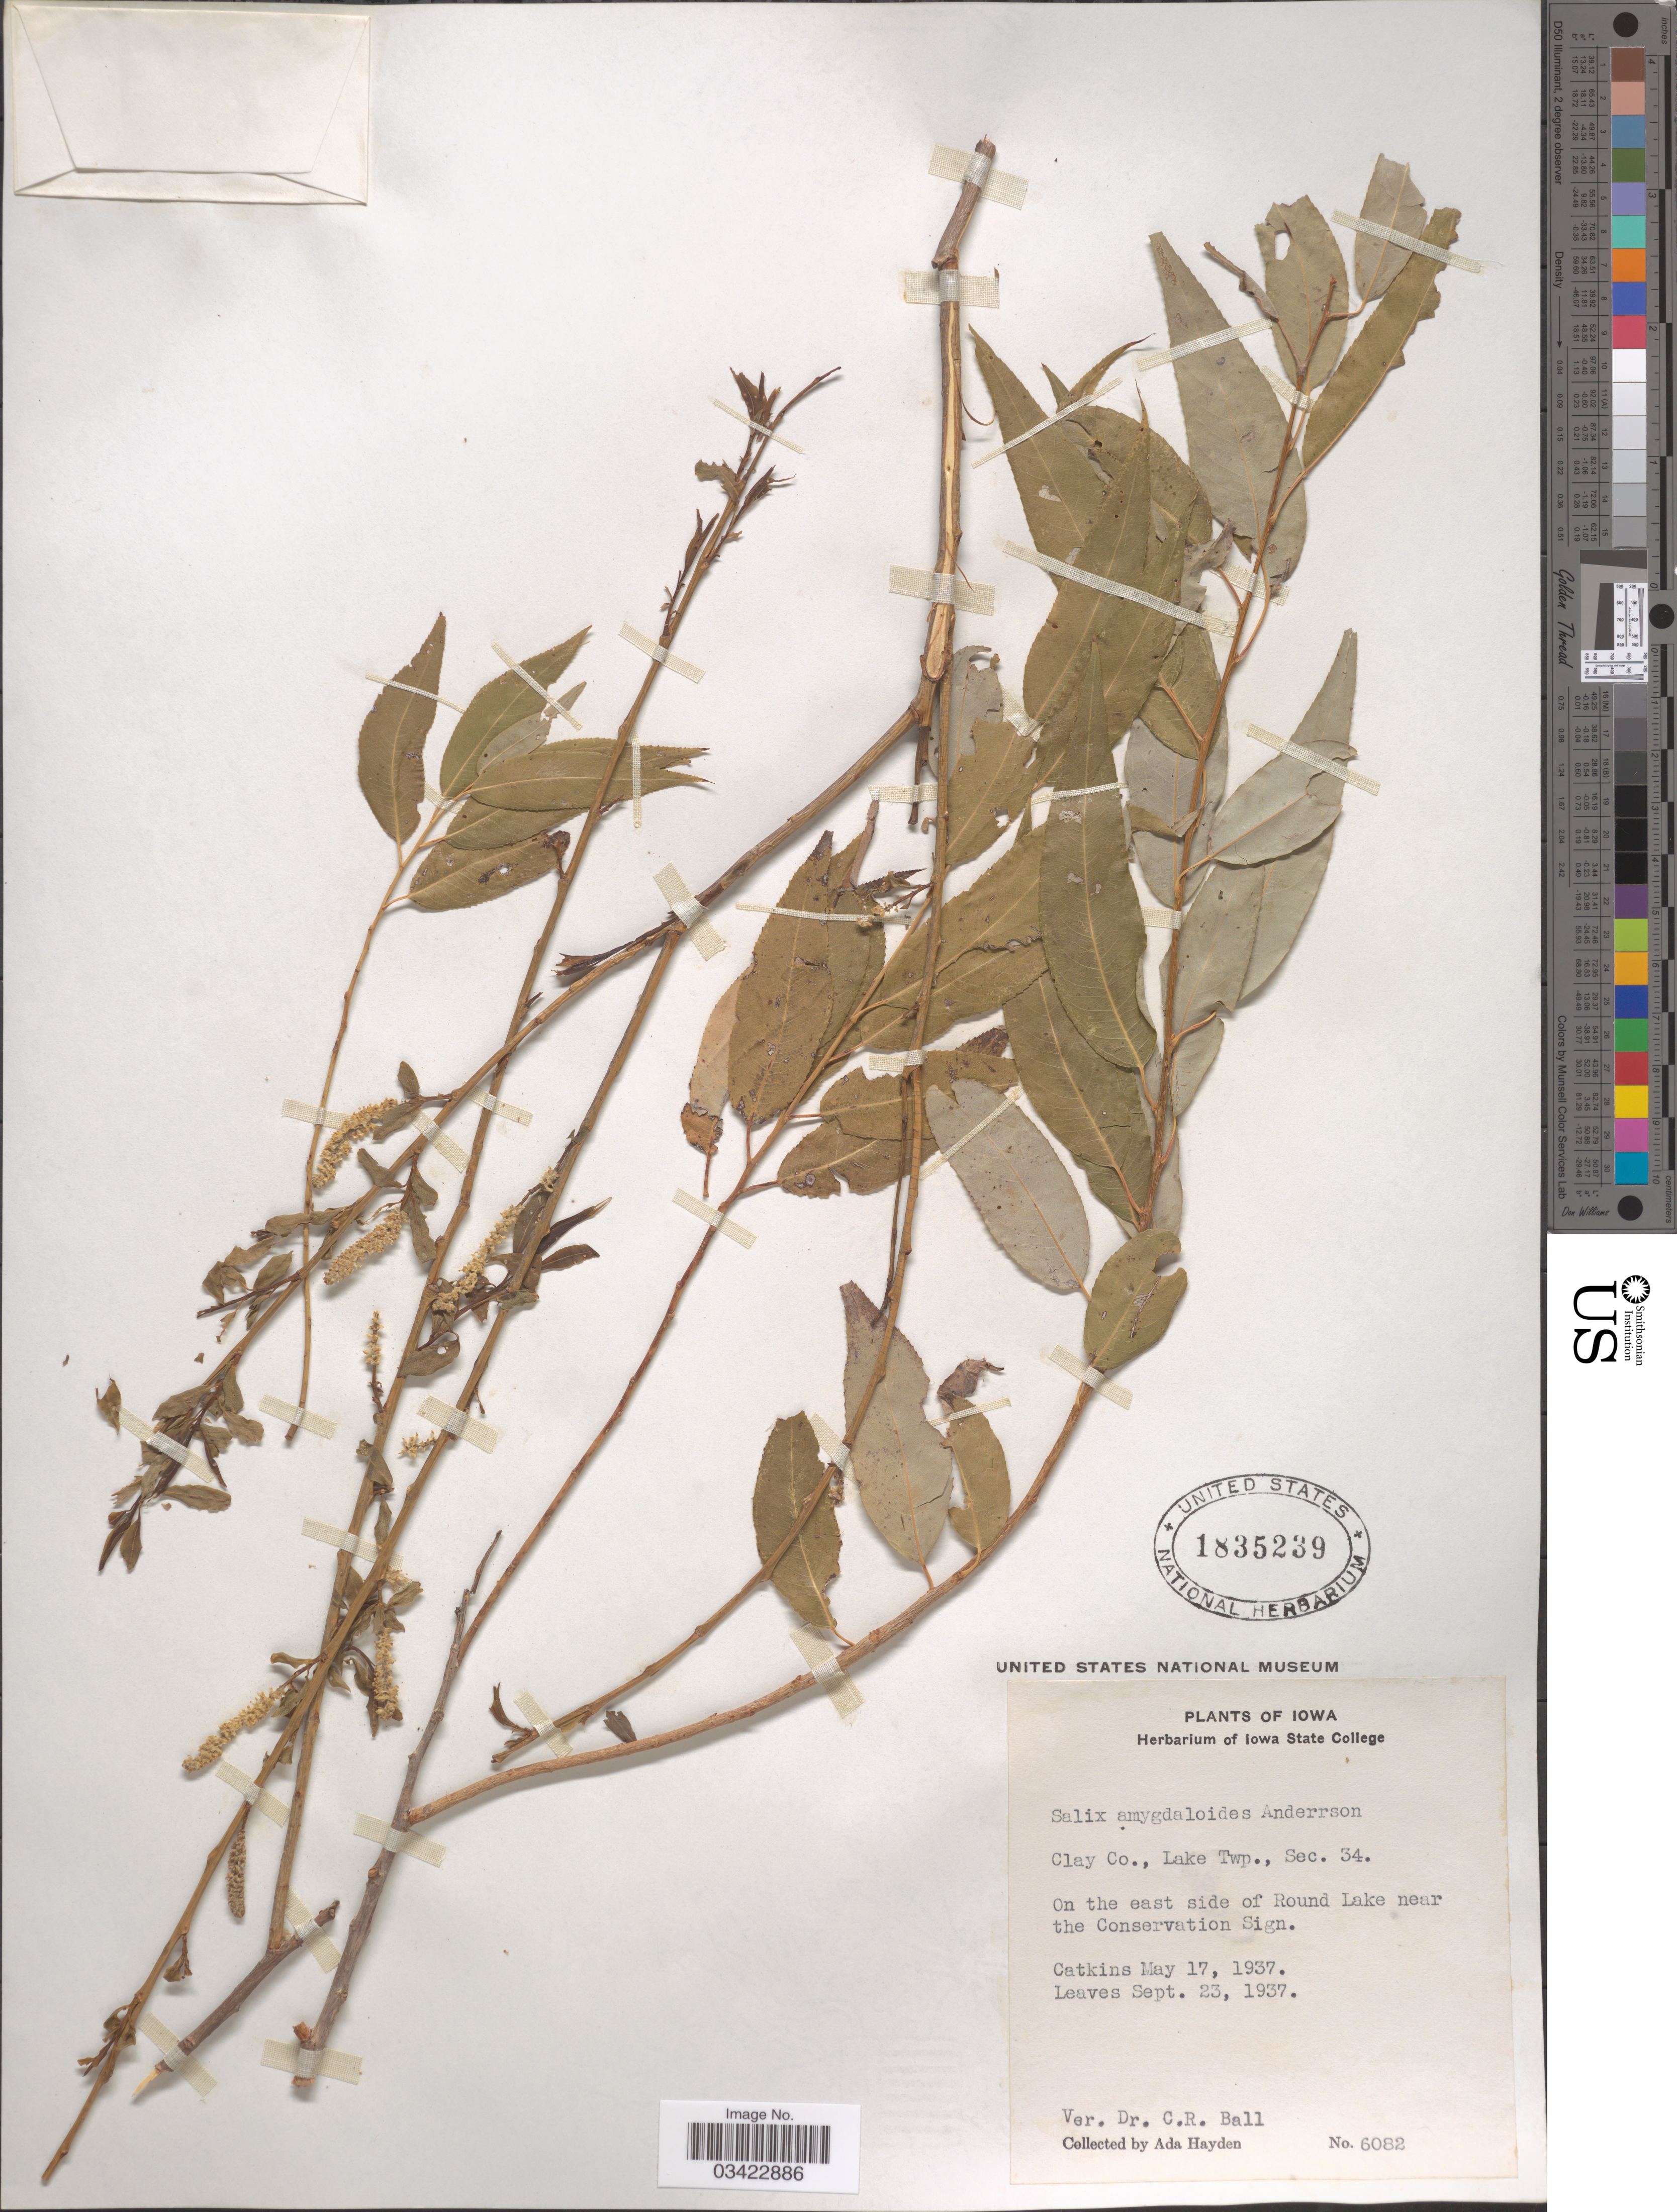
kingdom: Plantae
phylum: Tracheophyta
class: Magnoliopsida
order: Malpighiales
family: Salicaceae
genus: Salix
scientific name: Salix amygdaloides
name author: Andersson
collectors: Ada Hayden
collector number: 6082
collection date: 1937-05-17/1937-09-23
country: United States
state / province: Iowa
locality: Clay Co., Lake Twp., Sec. 34. On the east side of Round Lake near the Conservation Sign.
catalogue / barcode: US 1835239